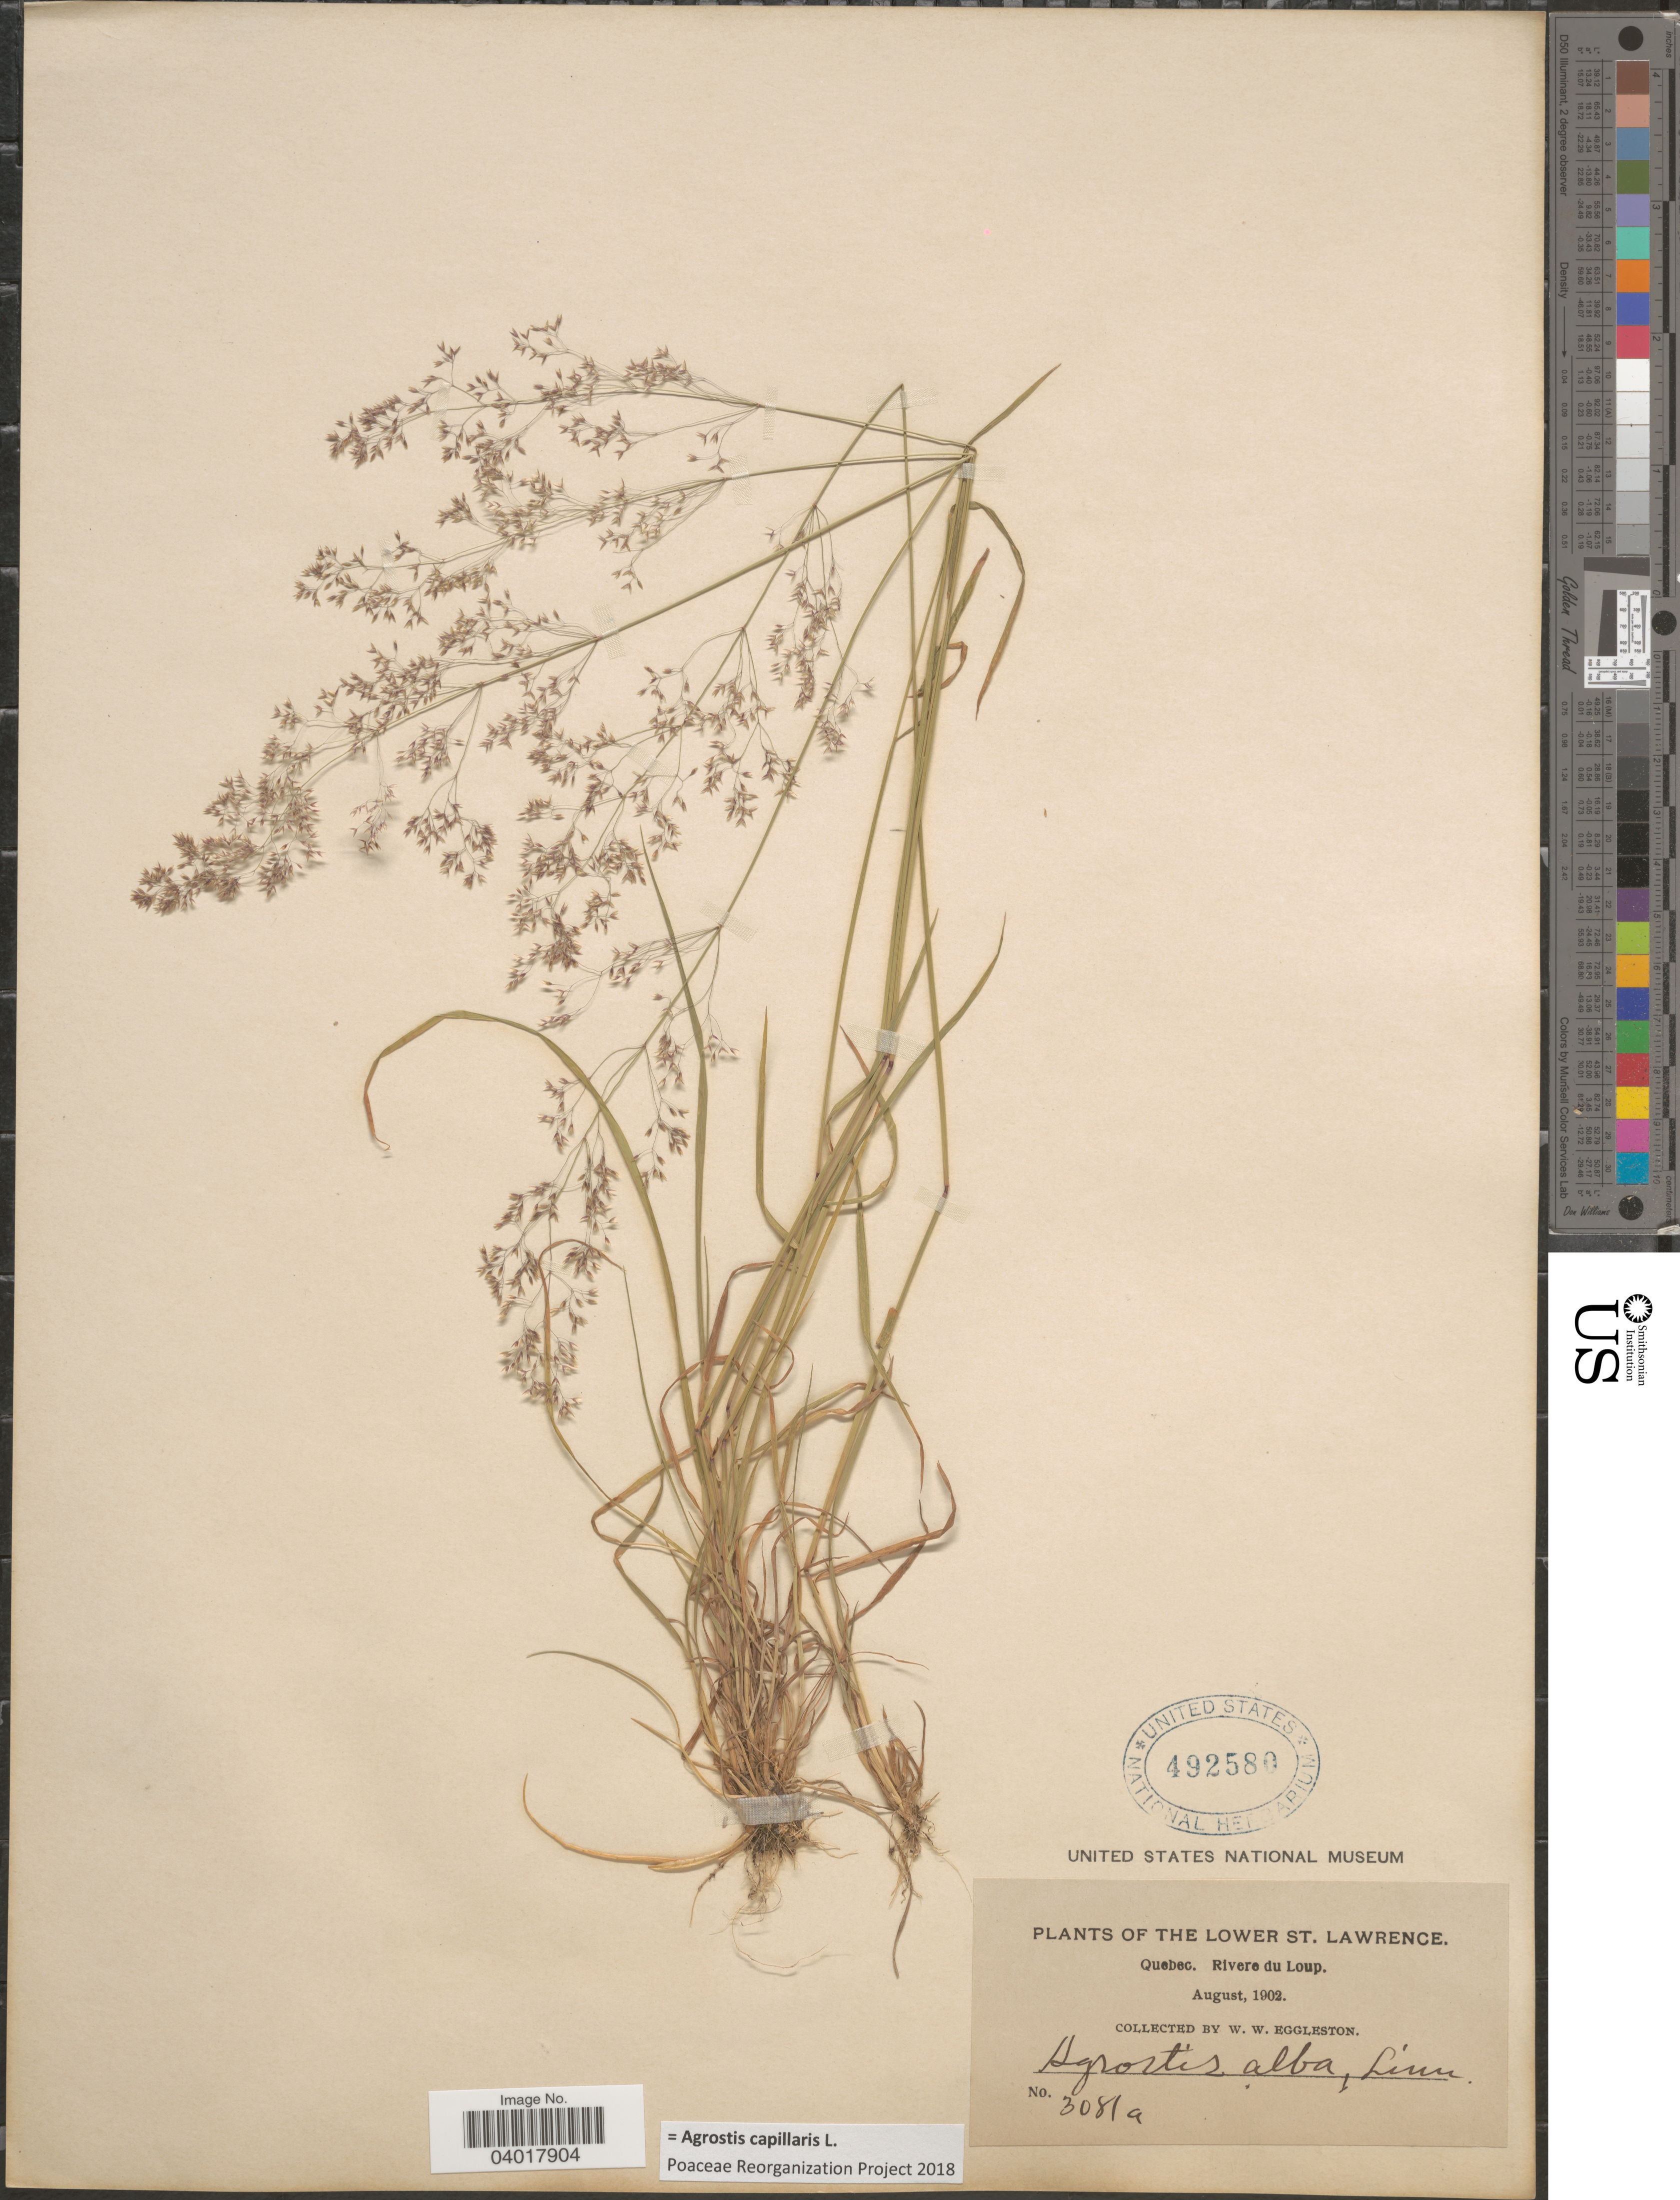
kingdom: Plantae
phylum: Tracheophyta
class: Liliopsida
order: Poales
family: Poaceae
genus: Agrostis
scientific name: Agrostis capillaris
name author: L.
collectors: W. W. Eggleston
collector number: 3081a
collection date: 1902-08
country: Canada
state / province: Quebec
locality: The Lower St. Lawrence. Rivere du Loup.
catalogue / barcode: US 492580